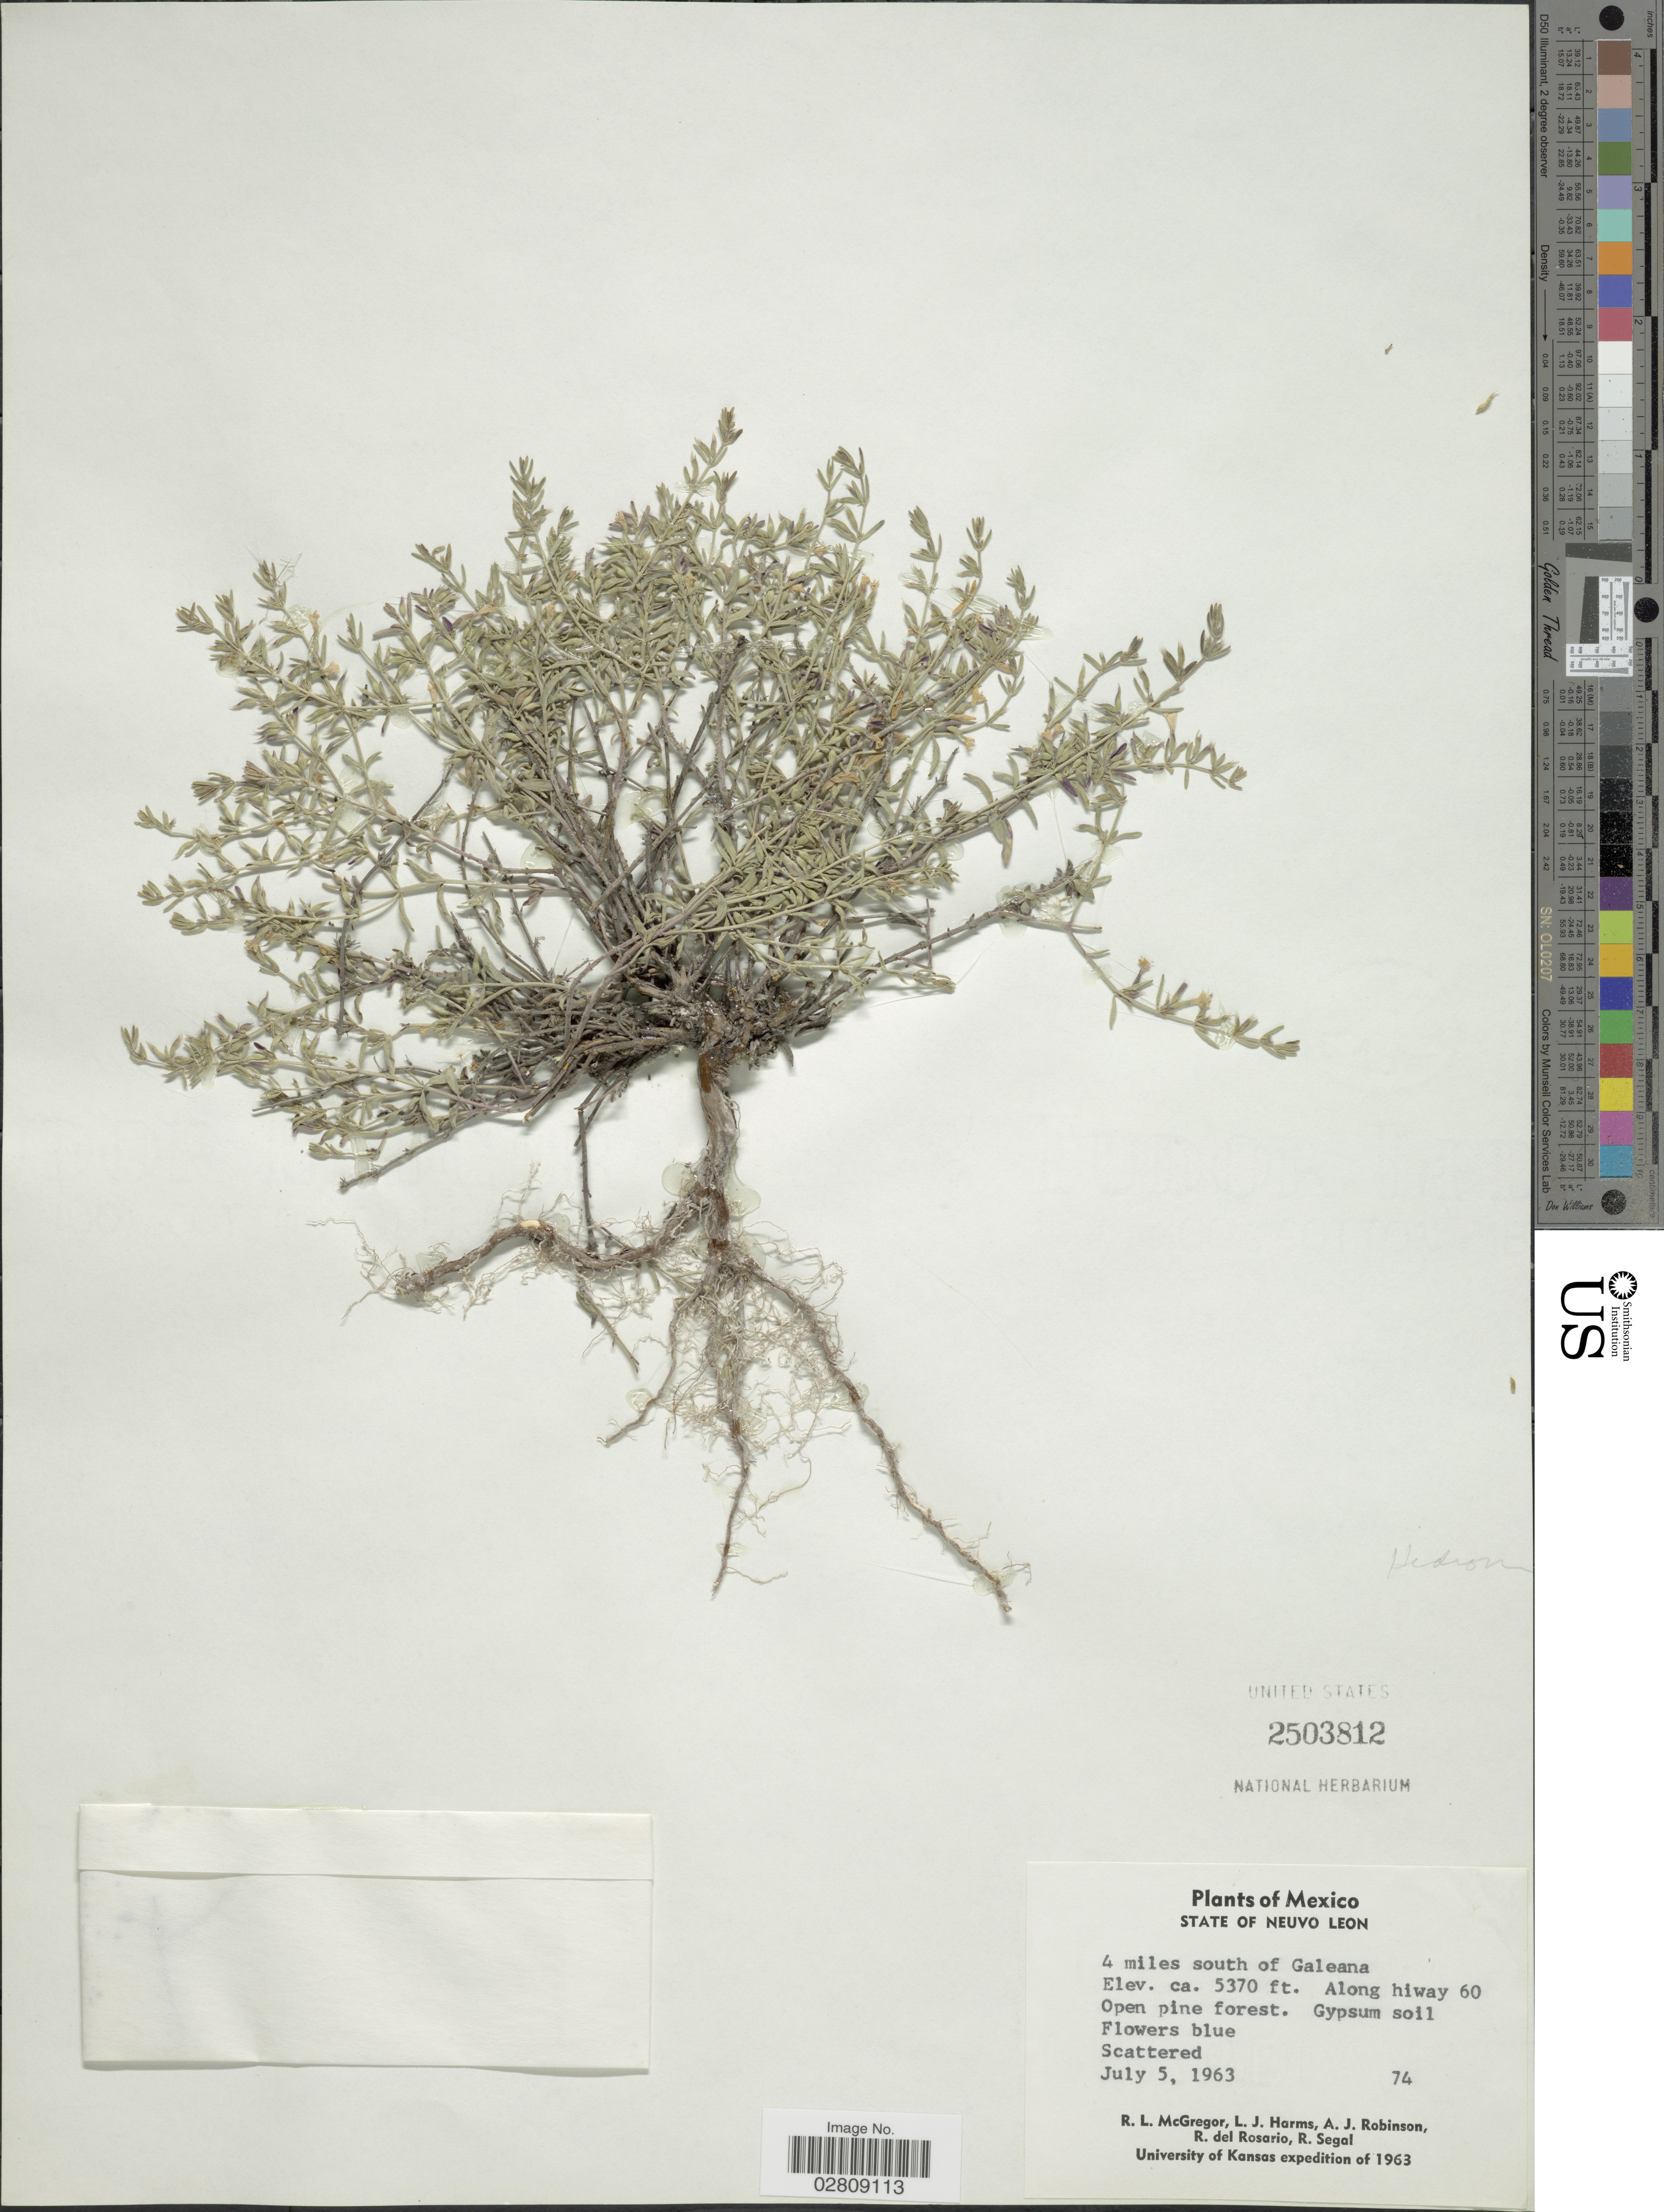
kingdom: Plantae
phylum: Tracheophyta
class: Magnoliopsida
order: Lamiales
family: Lamiaceae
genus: Hedeoma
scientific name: Hedeoma drummondii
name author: Benth.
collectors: R. McGregor, L. Harms, A. J. Robinson, R. del Rosario & R. Segal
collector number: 74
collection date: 1963-07-05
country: Mexico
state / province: Nuevo León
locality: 4 miles south of Galeana. Along hiway 60.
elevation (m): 1637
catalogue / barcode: US 2503812